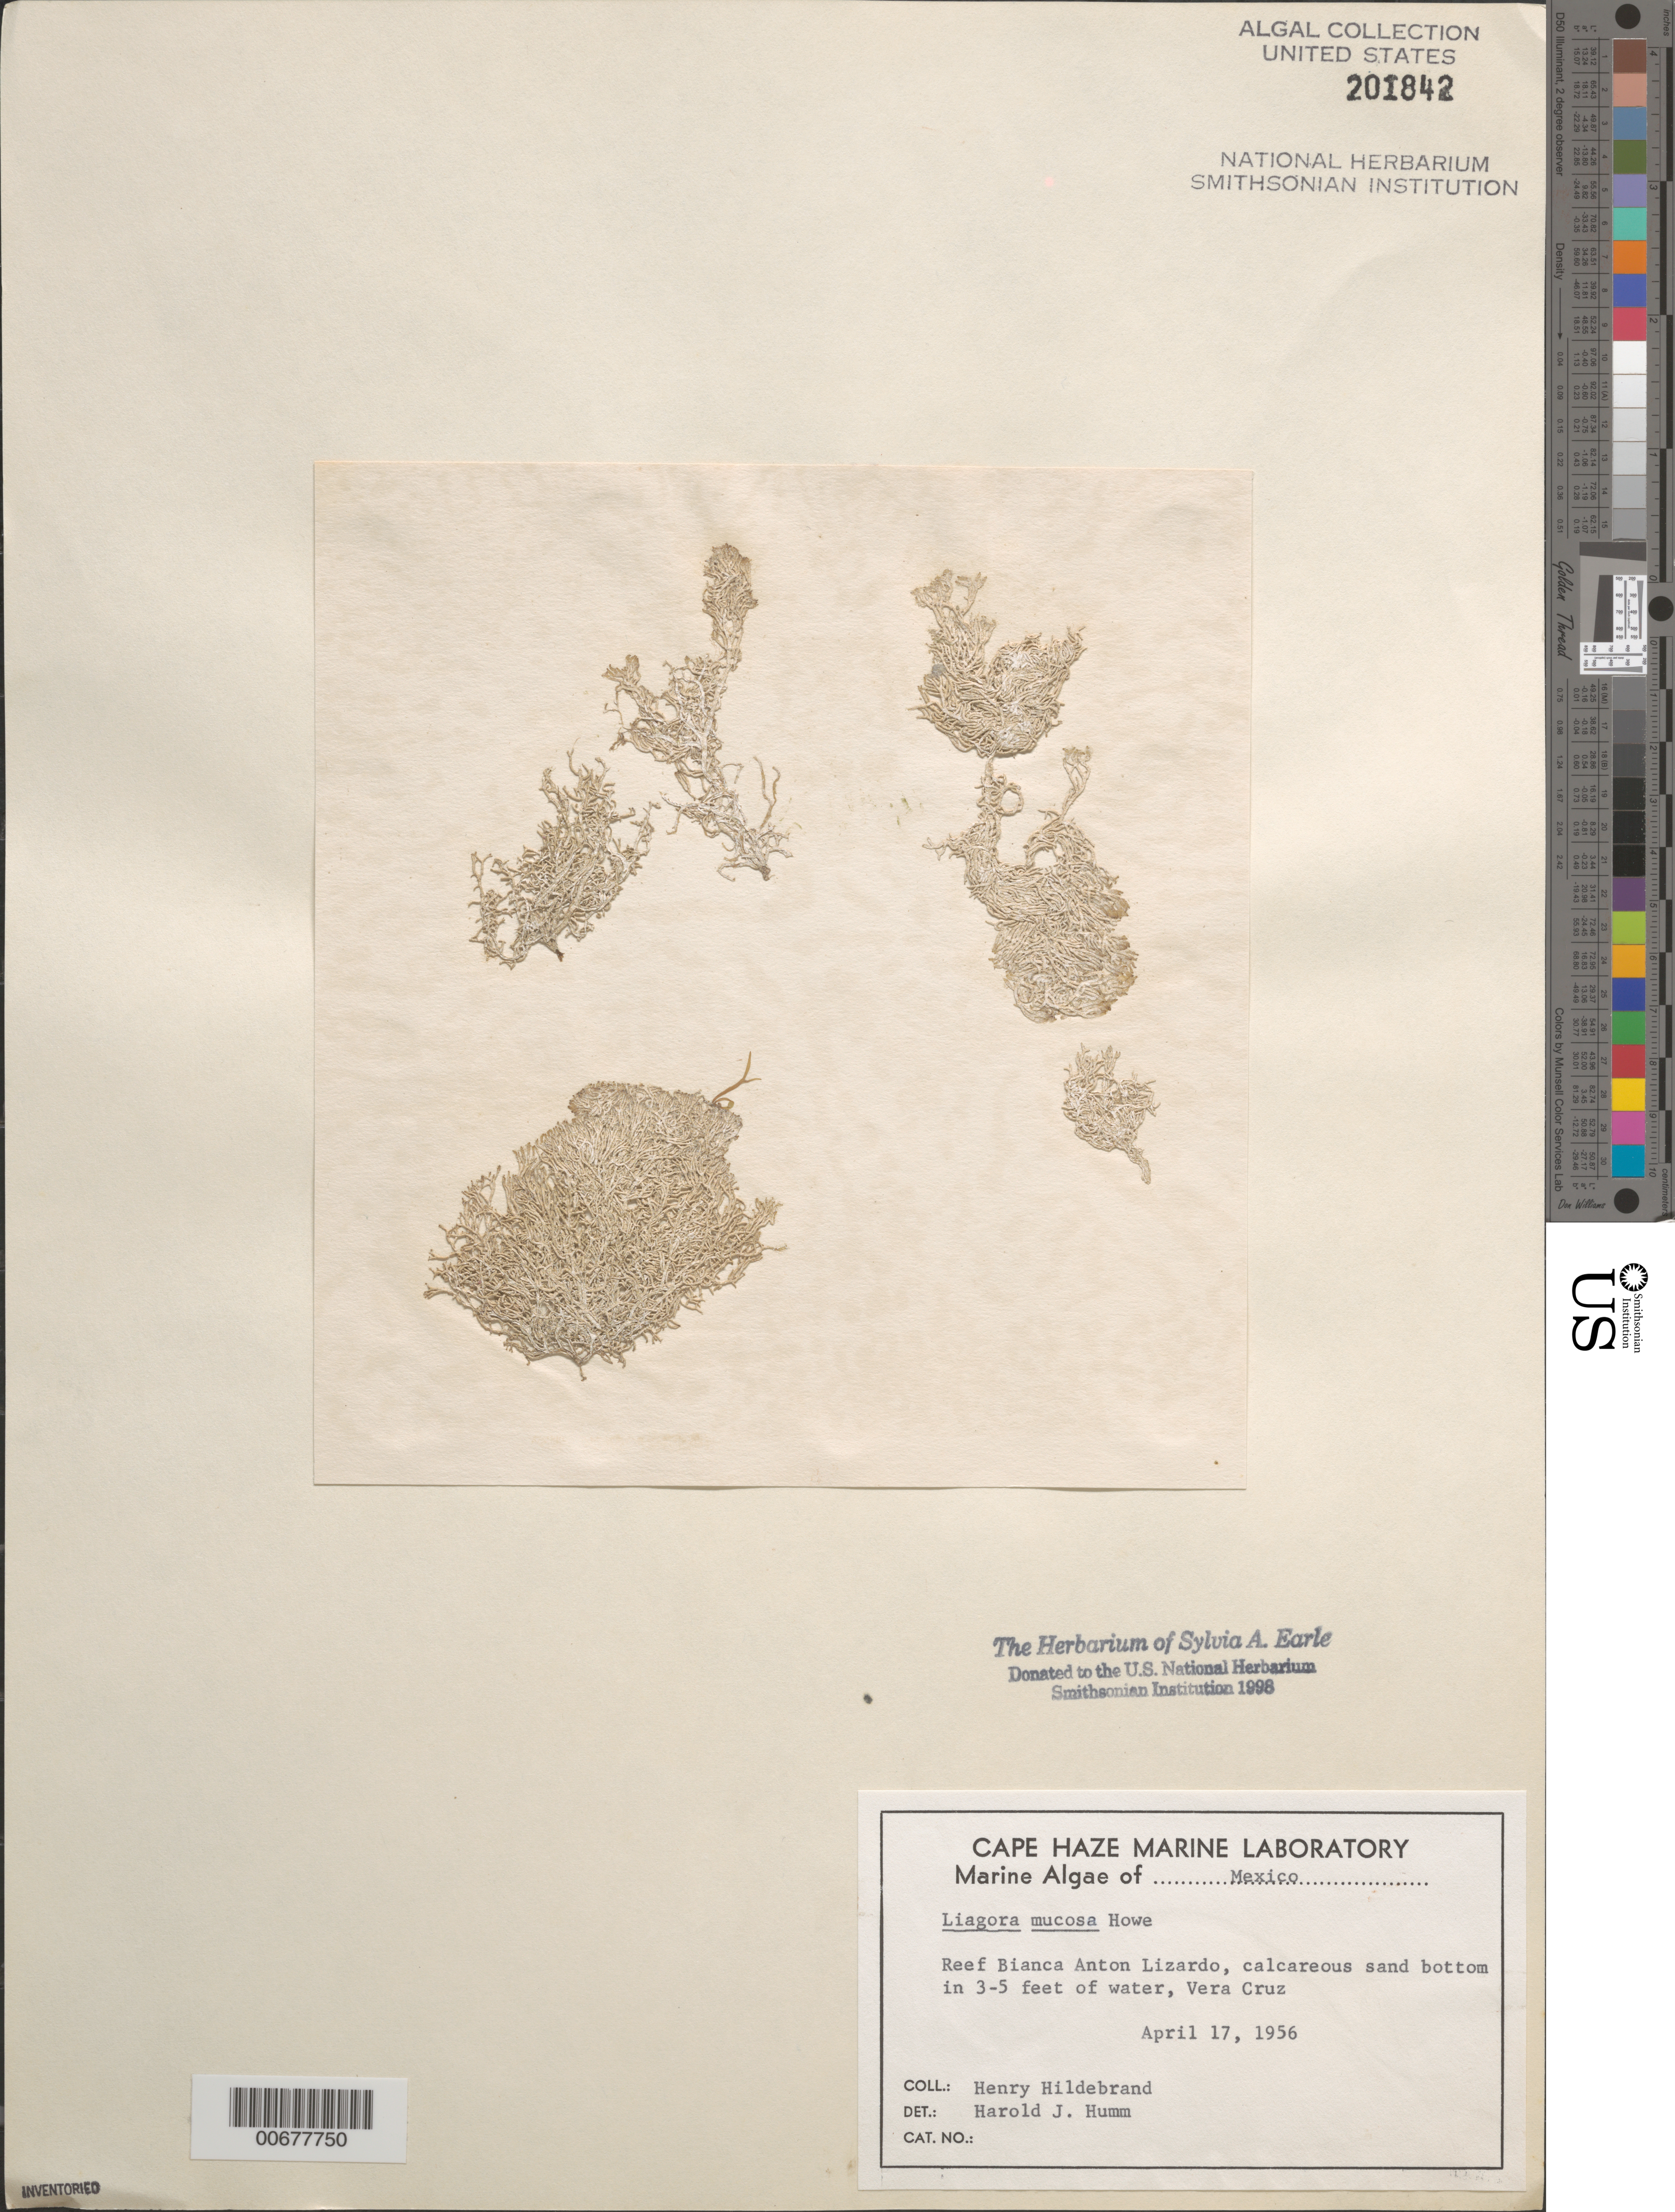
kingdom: Plantae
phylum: Rhodophyta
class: Florideophyceae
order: Nemaliales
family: Liagoraceae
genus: Gloiocallis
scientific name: Gloiocallis dendroidea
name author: (P. Crouan & H. Crouan) S.-M. Lin et al.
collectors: H. Hildebrand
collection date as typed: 17 Apr 1956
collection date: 1956-04-17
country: Mexico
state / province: Veracruz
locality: Reef Bianca Anton Lizardo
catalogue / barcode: US 201842